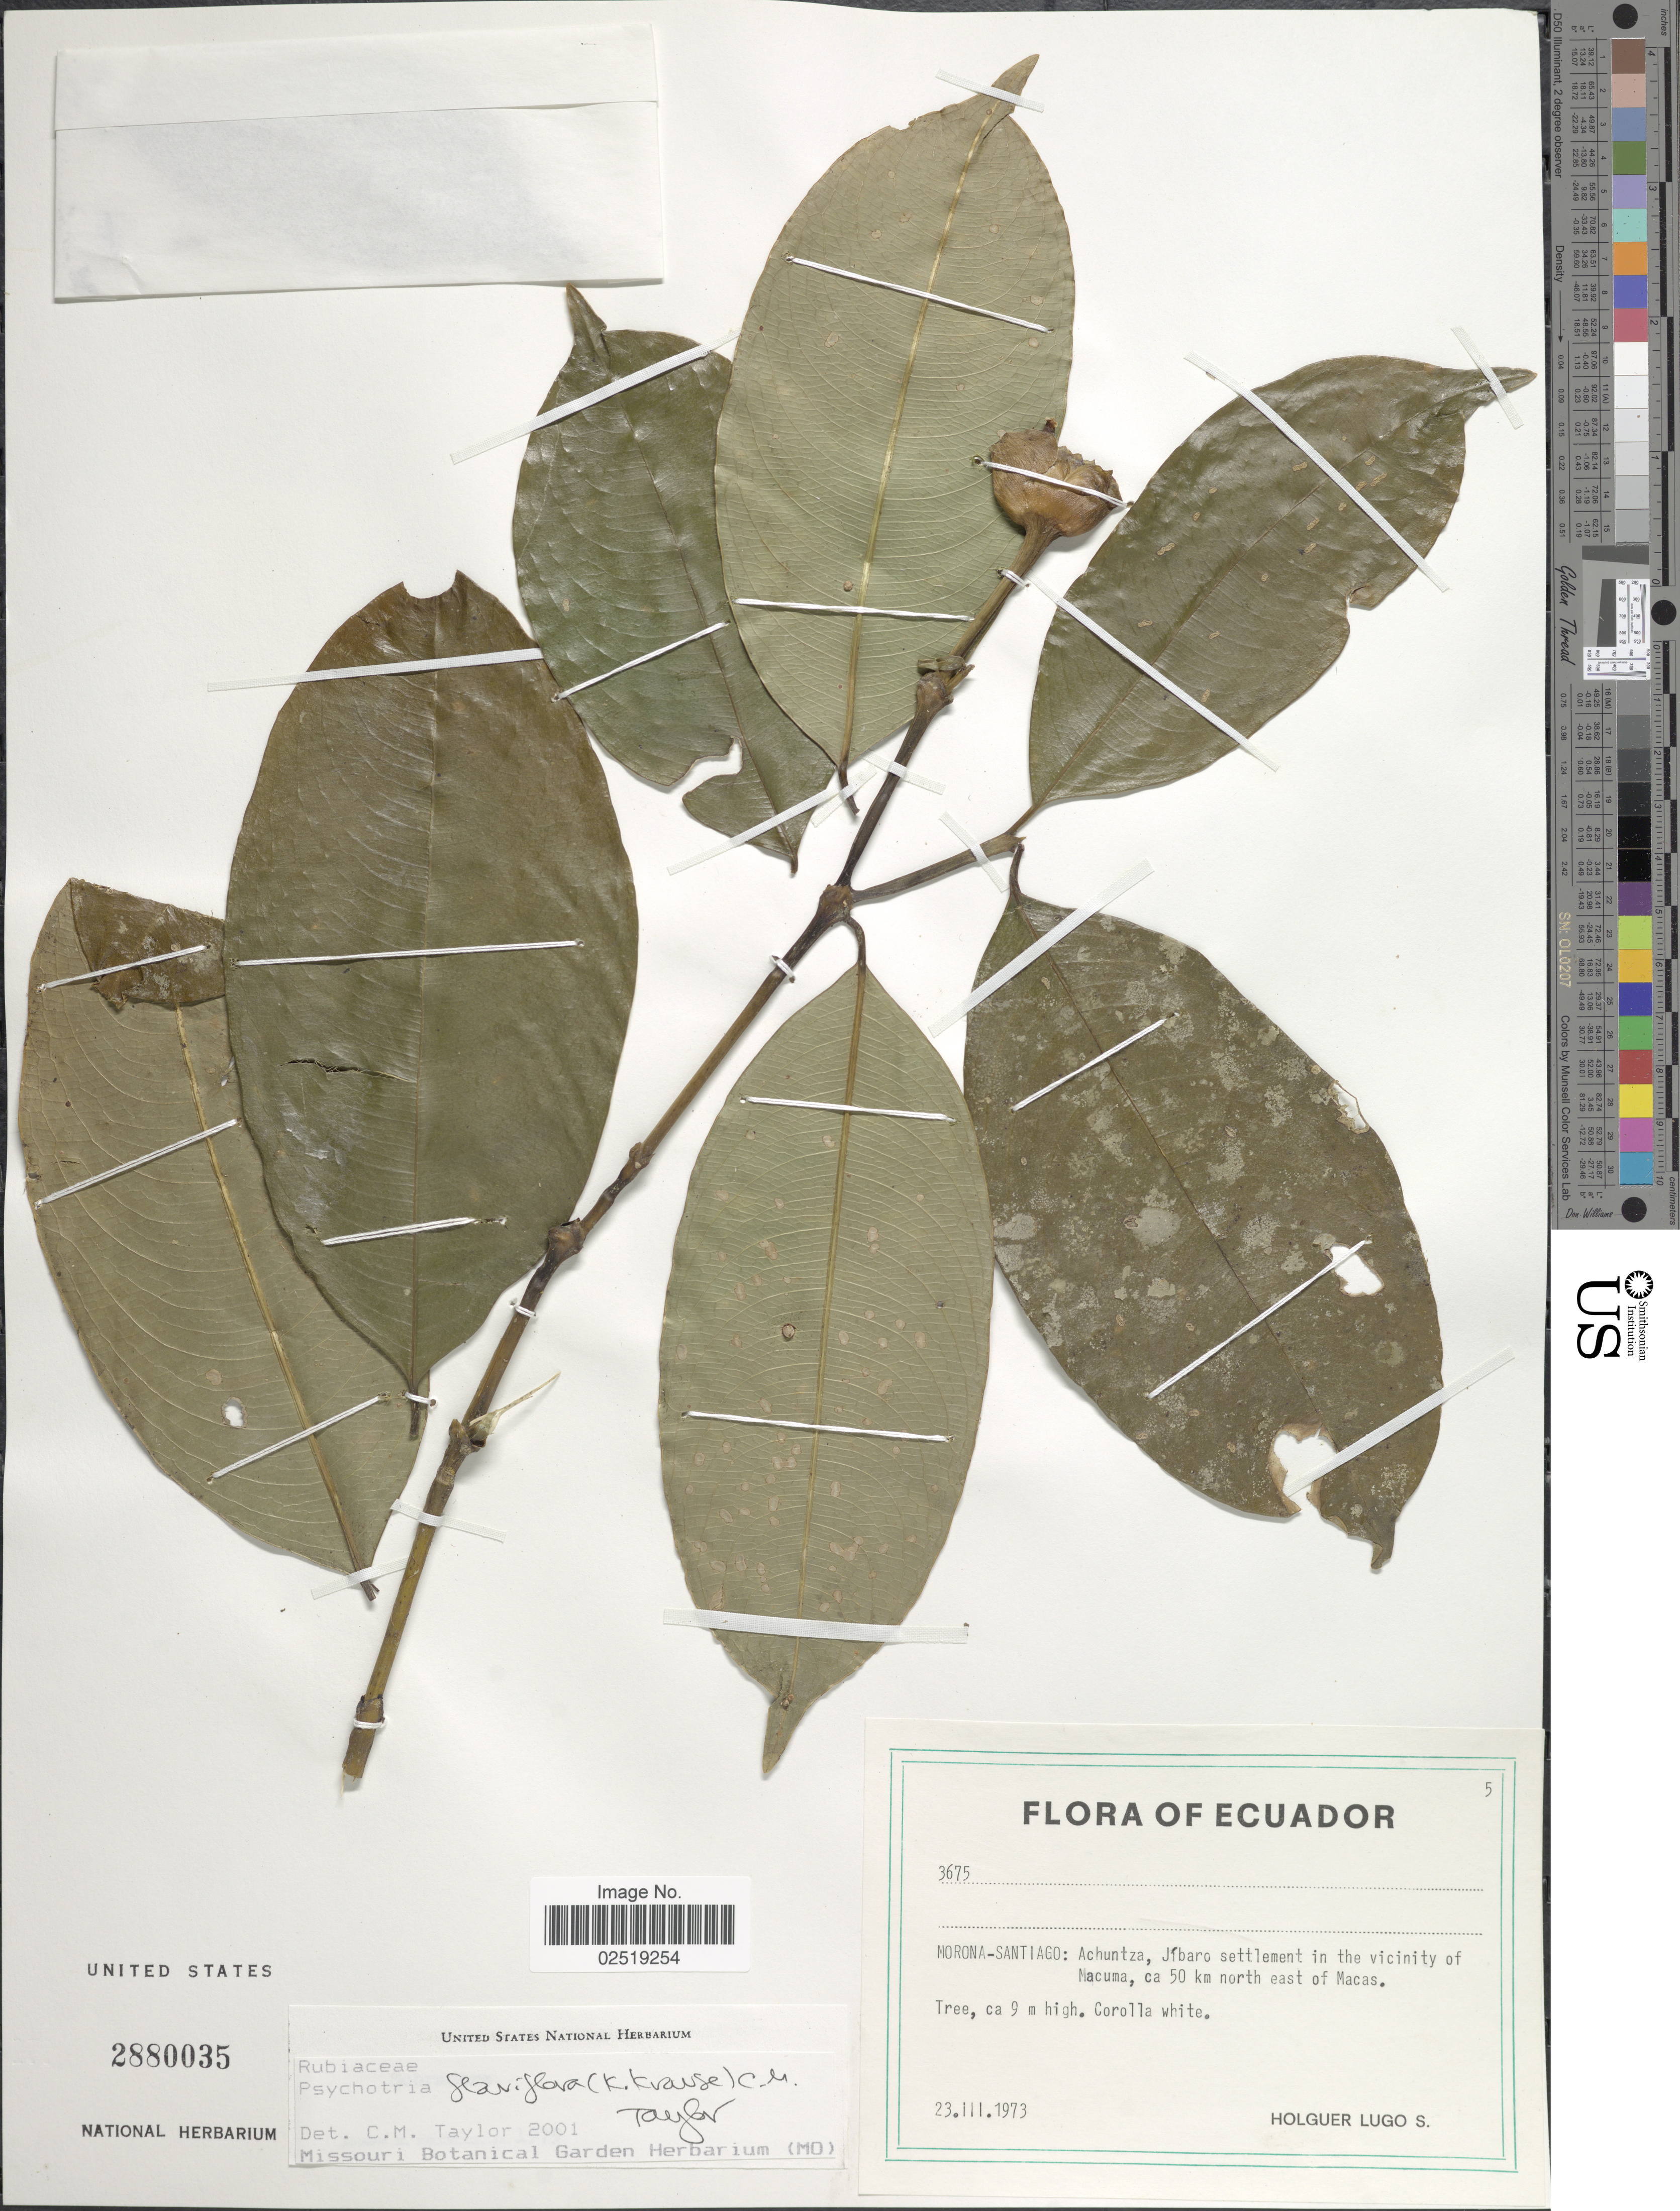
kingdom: Plantae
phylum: Tracheophyta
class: Magnoliopsida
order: Gentianales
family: Rubiaceae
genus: Psychotria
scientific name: Psychotria flaviflora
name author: (K. Krause) C.M. Taylor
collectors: H. Lugo S.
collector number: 3675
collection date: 1973-03-23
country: Ecuador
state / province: Morona-Santiago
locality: Morona-Santiago: Achuntza, Jibaro settlement in the vicinity of Macuma, ca 50 km north east of Macas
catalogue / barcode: US 2880035